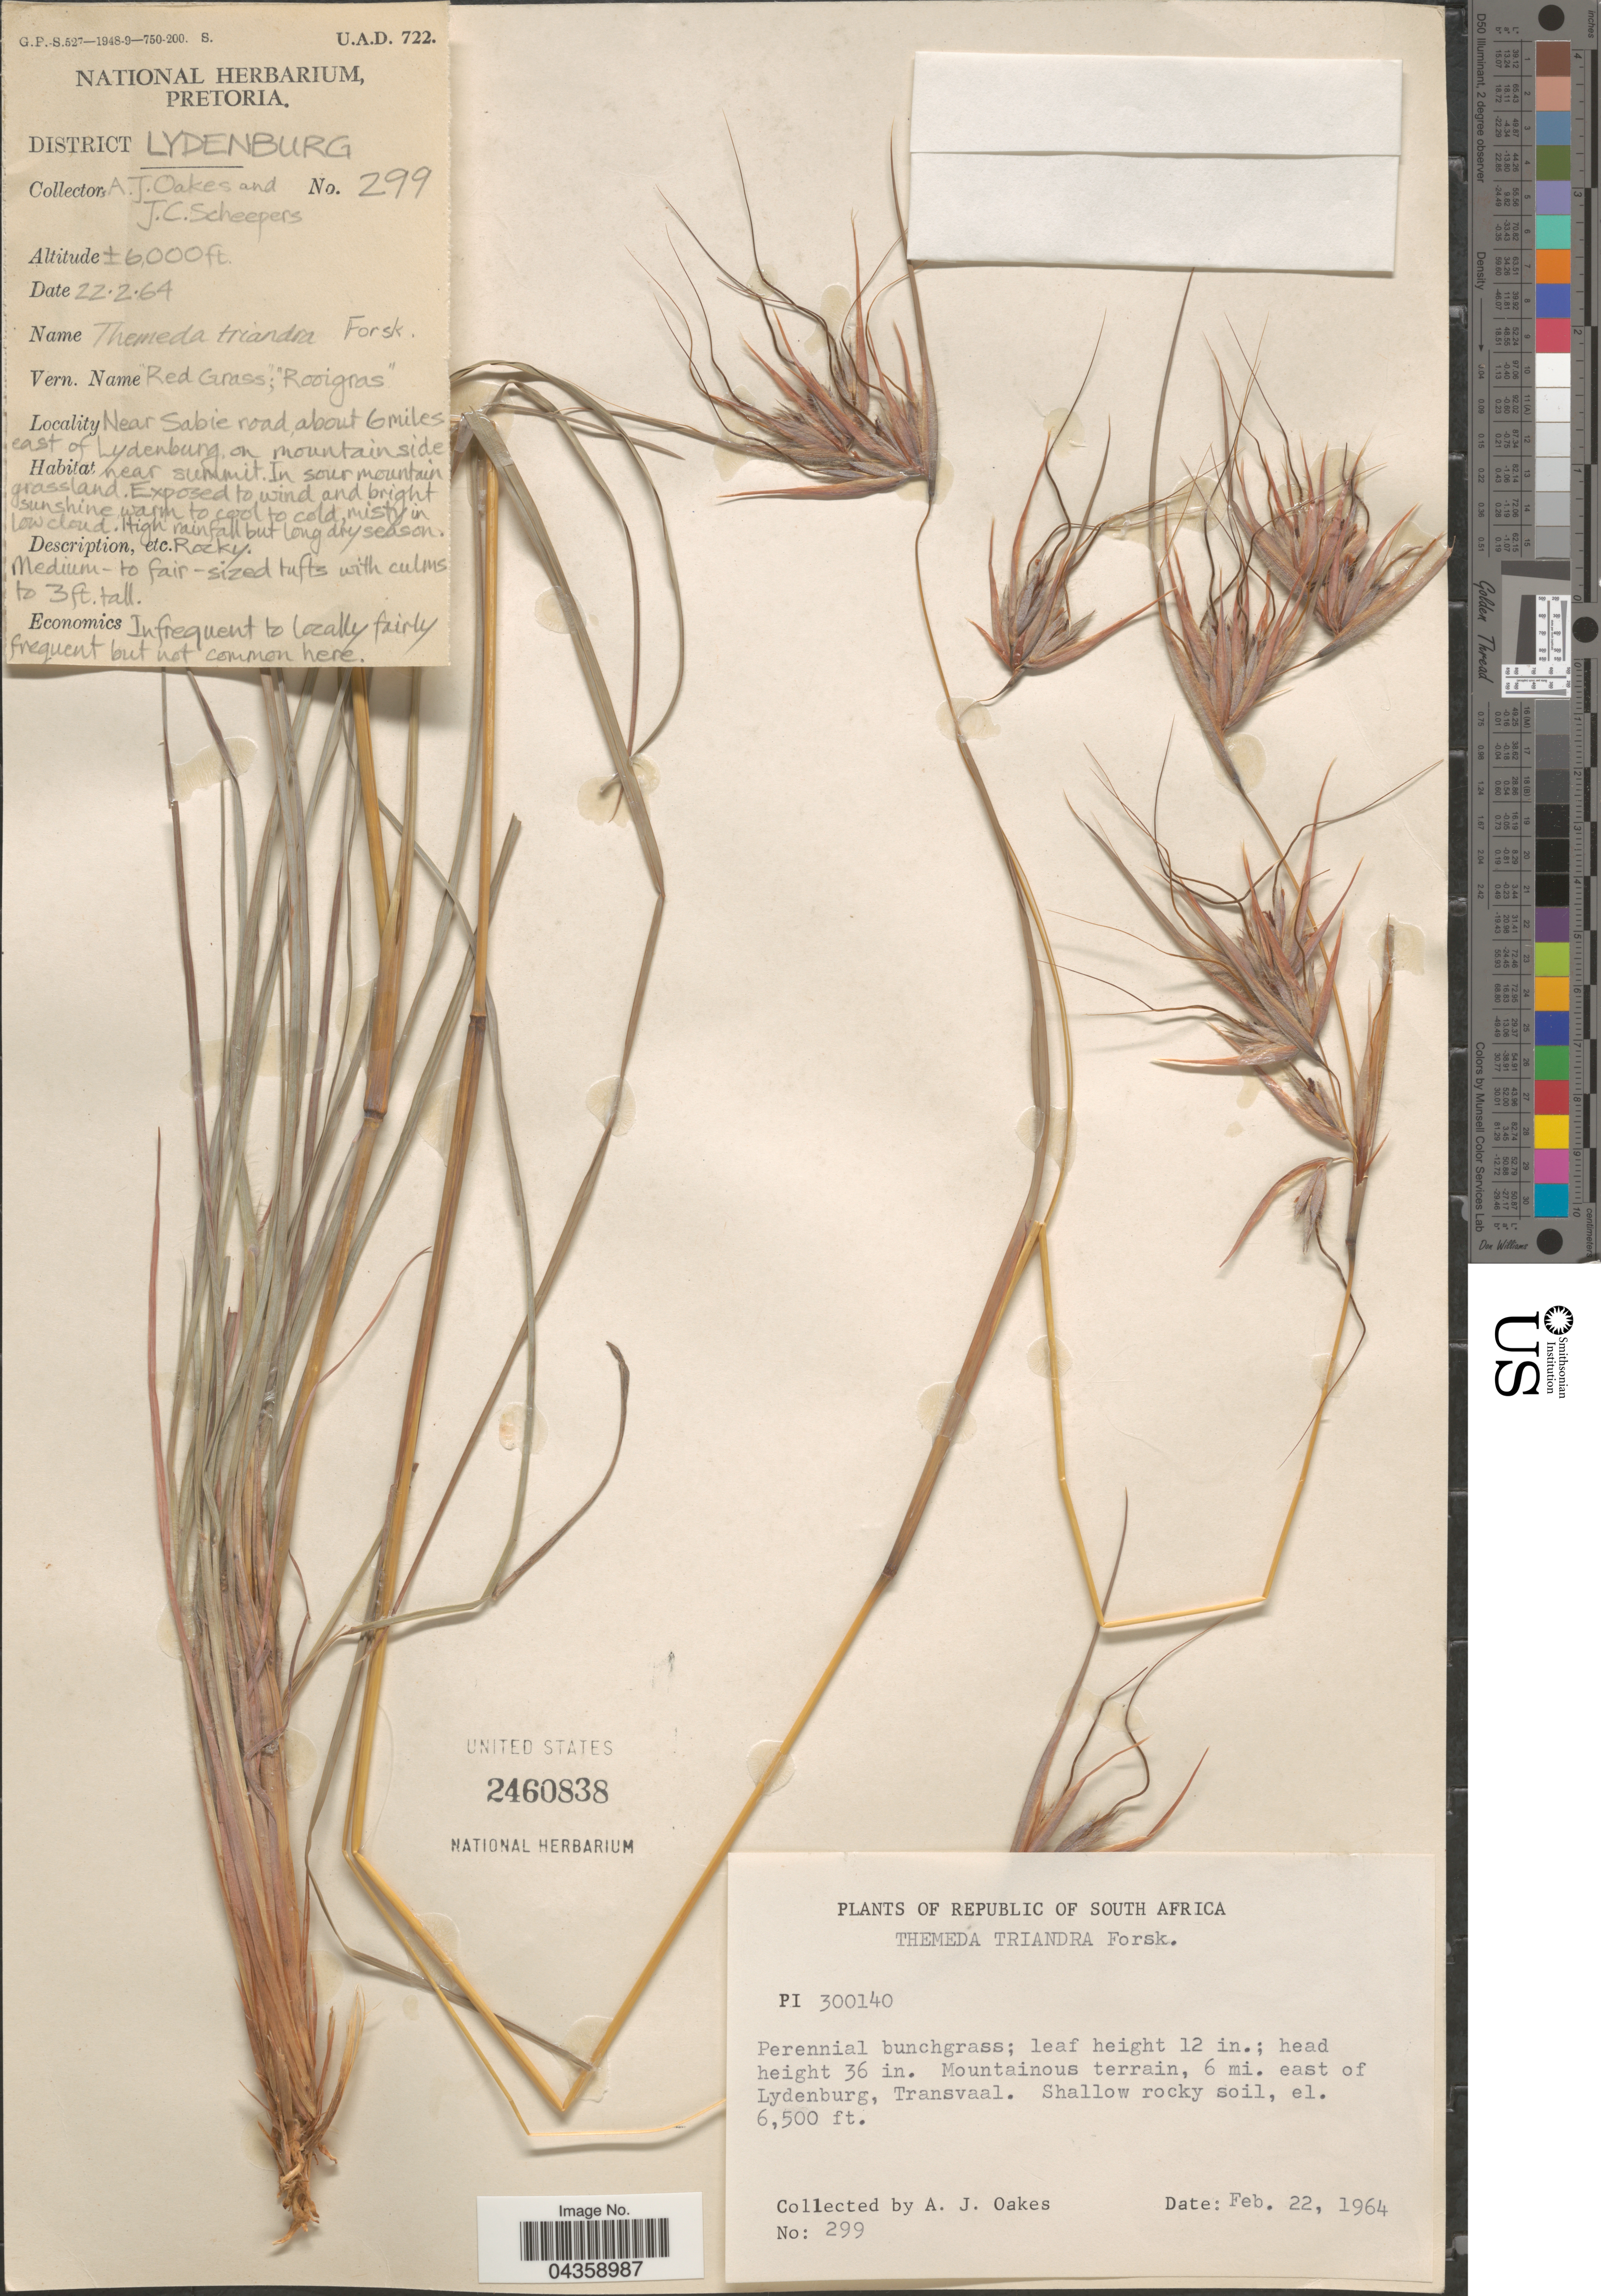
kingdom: Plantae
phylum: Tracheophyta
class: Liliopsida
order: Poales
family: Poaceae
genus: Themeda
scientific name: Themeda triandra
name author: Forssk.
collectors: A. Oakes & J. Scheepers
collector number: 299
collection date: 1964-02-22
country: South Africa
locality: Mountainous terrain, 6 mi. east of Lydenburg, Transvaal. Near Sabie road. Near summit.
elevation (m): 1981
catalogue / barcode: US 2460838